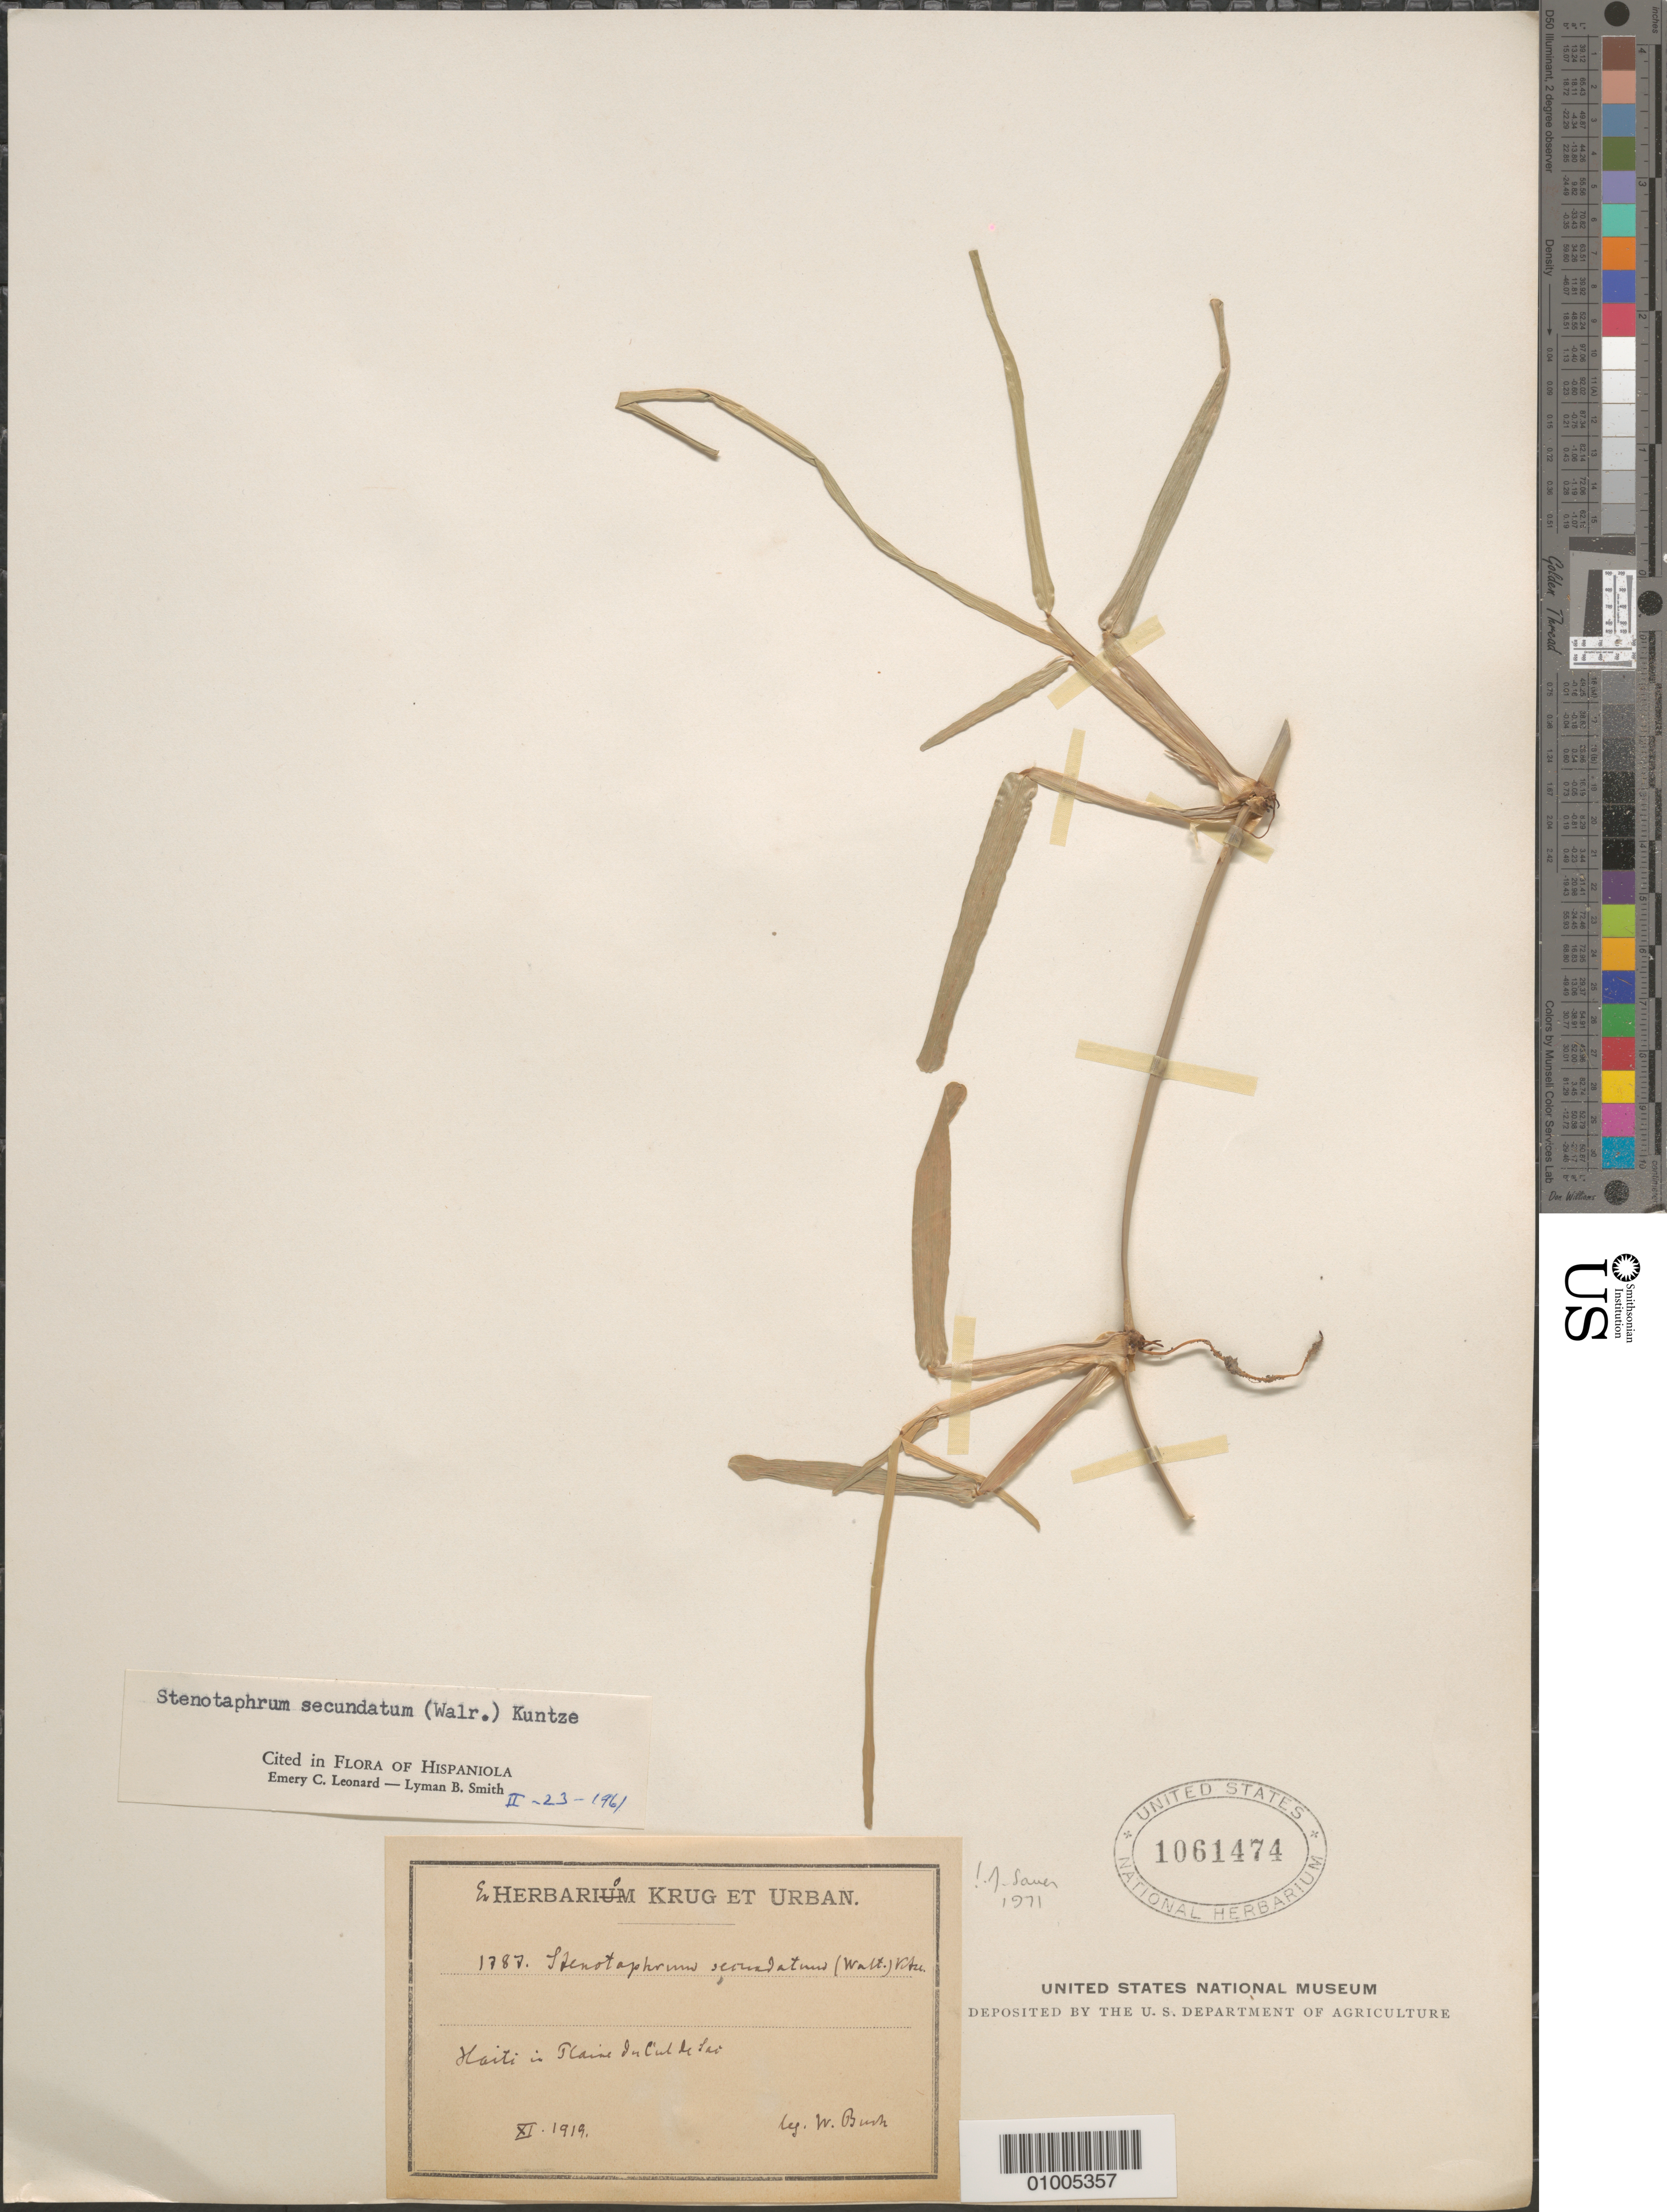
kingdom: Plantae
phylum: Tracheophyta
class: Liliopsida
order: Poales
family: Poaceae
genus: Stenotaphrum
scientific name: Stenotaphrum secundatum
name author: (Walter) Kuntze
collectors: W. Bush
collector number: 1787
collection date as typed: Nov 1919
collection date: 1919-11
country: Haiti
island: Hispaniola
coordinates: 0 N, 0 E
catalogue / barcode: US 1061474